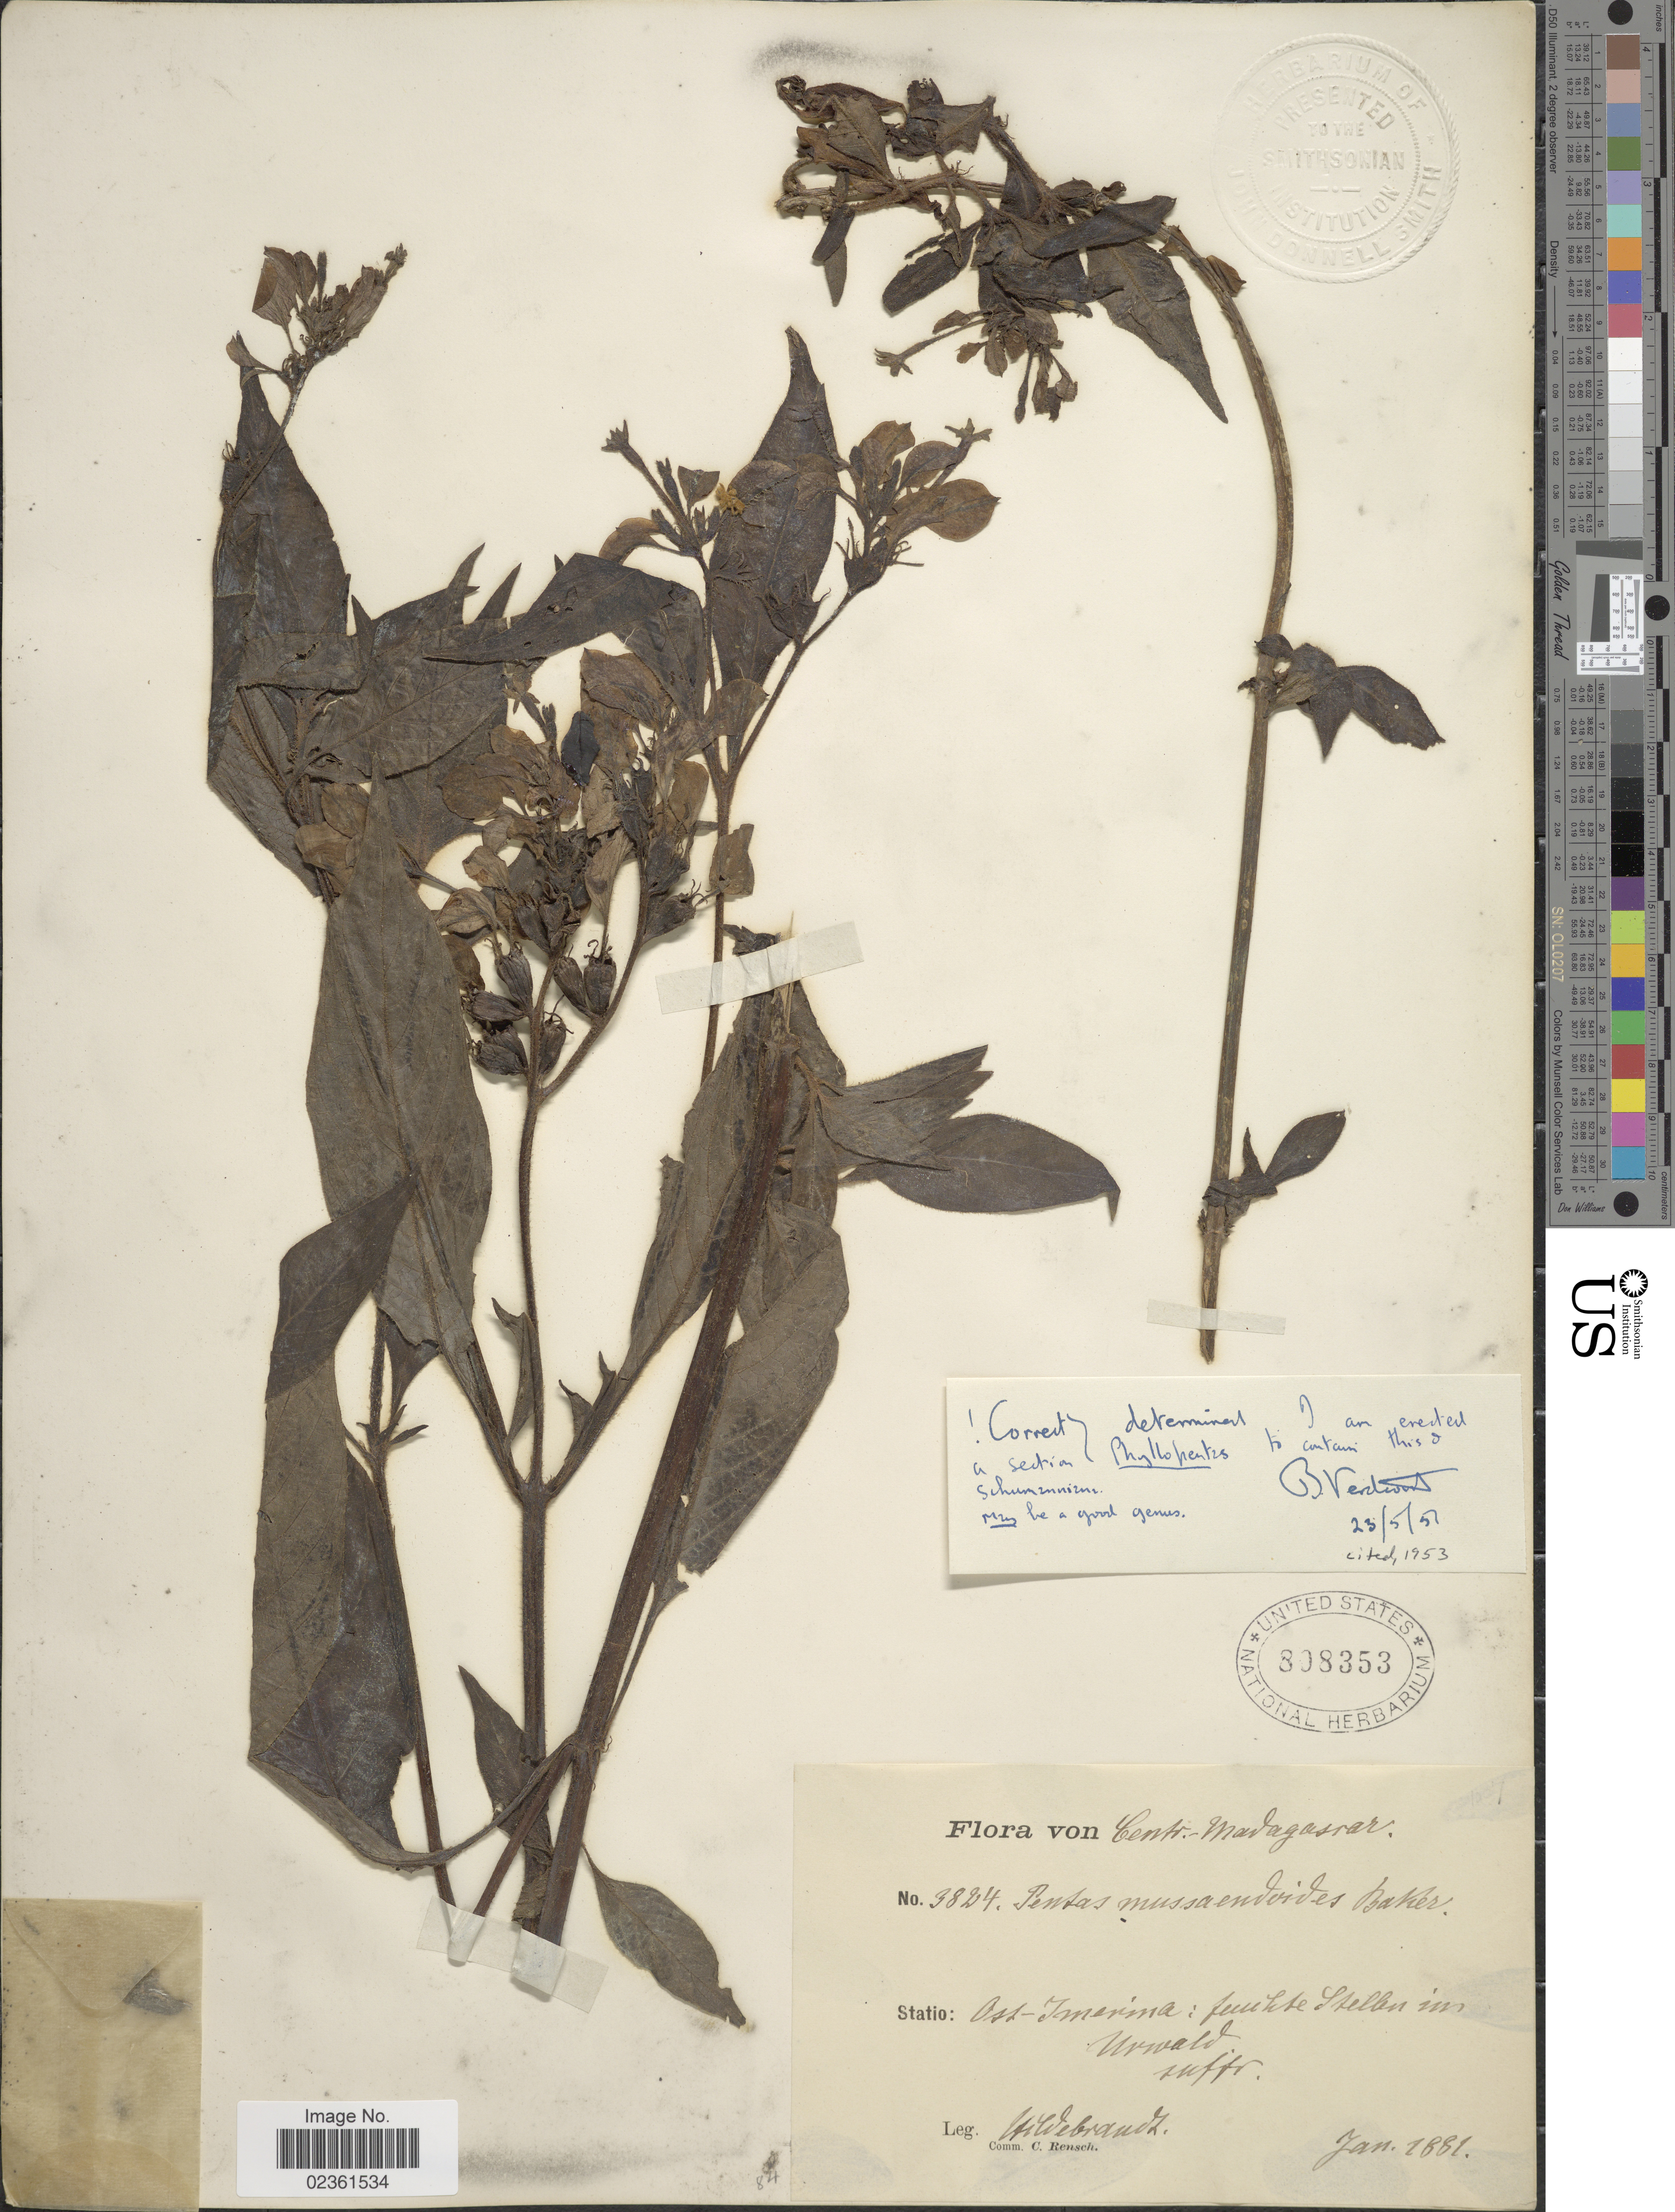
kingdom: Plantae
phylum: Tracheophyta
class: Magnoliopsida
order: Gentianales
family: Rubiaceae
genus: Pentas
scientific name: Pentas mussaendoides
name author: Baker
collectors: J. Hildebrandt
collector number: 3824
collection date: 1881-01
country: Madagascar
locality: Centr.- Madagascar, Ost-Imerina: feuchte Stellen im Urwald.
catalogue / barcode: US 808353